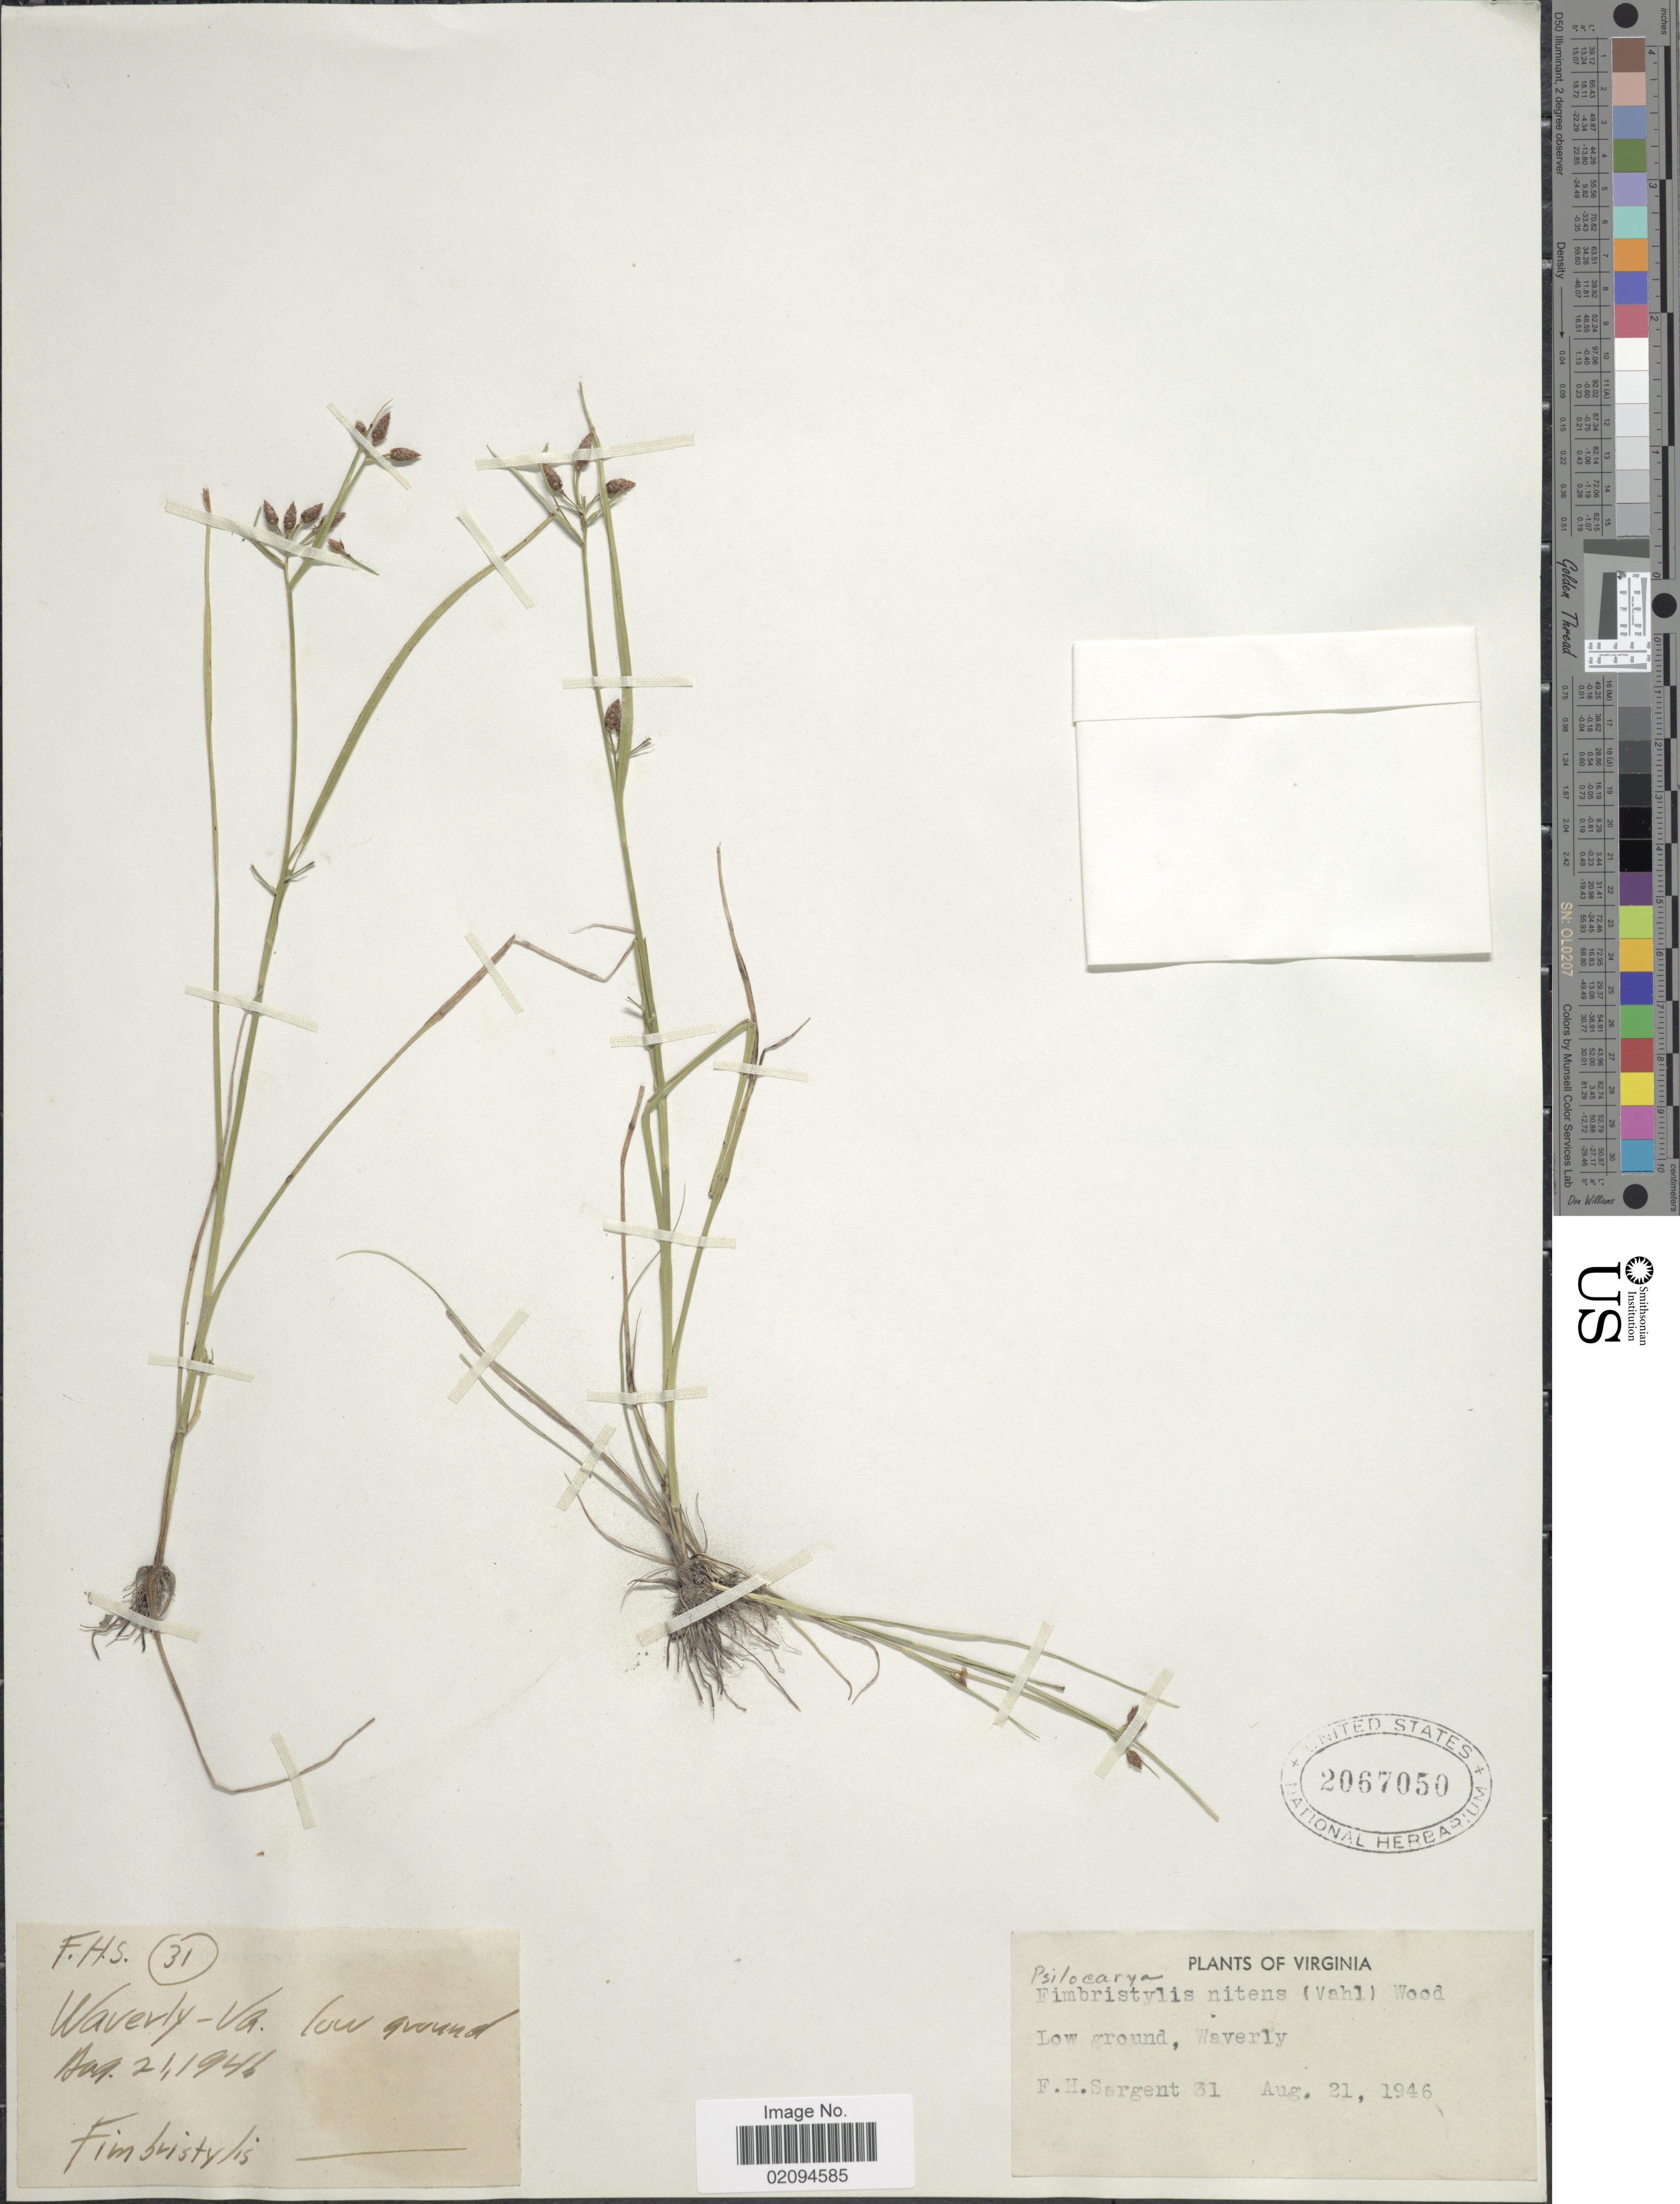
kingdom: Plantae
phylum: Tracheophyta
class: Liliopsida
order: Poales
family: Cyperaceae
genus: Rhynchospora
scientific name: Rhynchospora nitens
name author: (Vahl) A. Gray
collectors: F. L. Sargent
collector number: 31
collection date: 1946-08-21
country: United States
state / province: Virginia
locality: Low ground, Waverly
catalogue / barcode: US 2067050